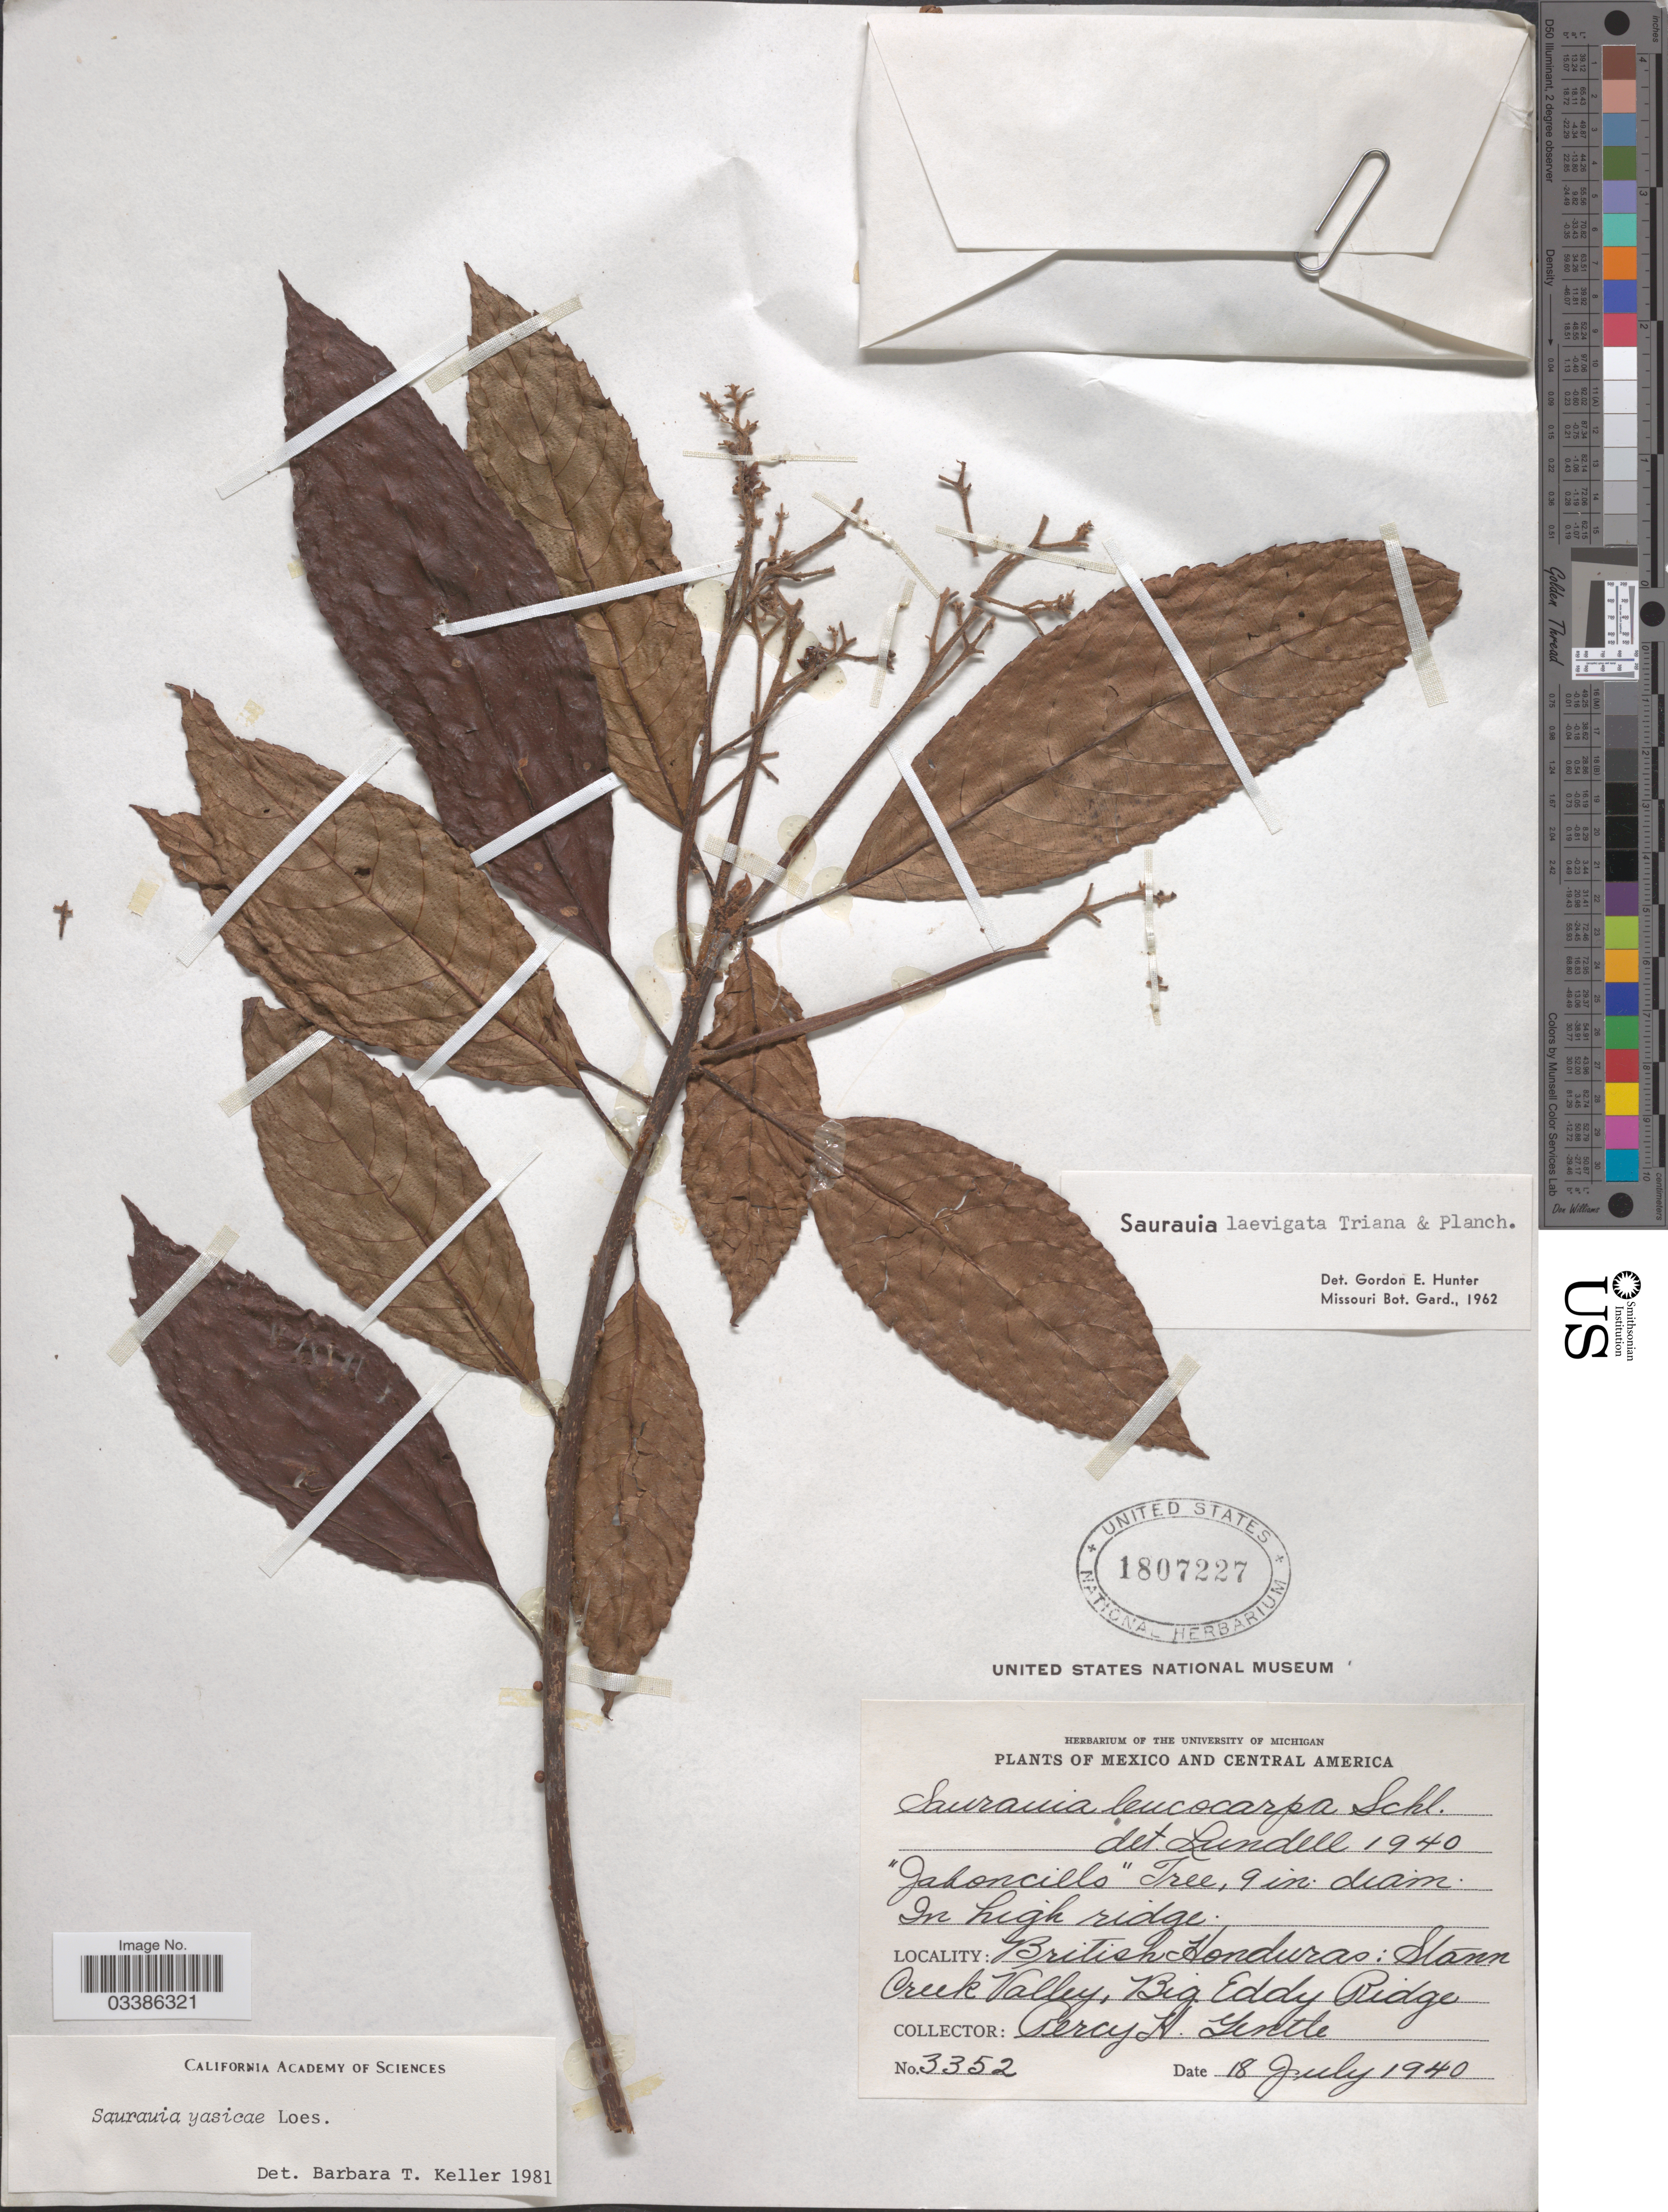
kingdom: Plantae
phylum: Tracheophyta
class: Magnoliopsida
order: Ericales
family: Actinidiaceae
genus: Saurauia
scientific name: Saurauia yasicae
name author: Loes.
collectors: P. H. Gentle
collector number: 3352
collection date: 1940-07-18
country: Belize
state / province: Stann Creek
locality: British Honduras: Stann Creek Valley, Big Eddy Ridge.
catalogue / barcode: US 1807227